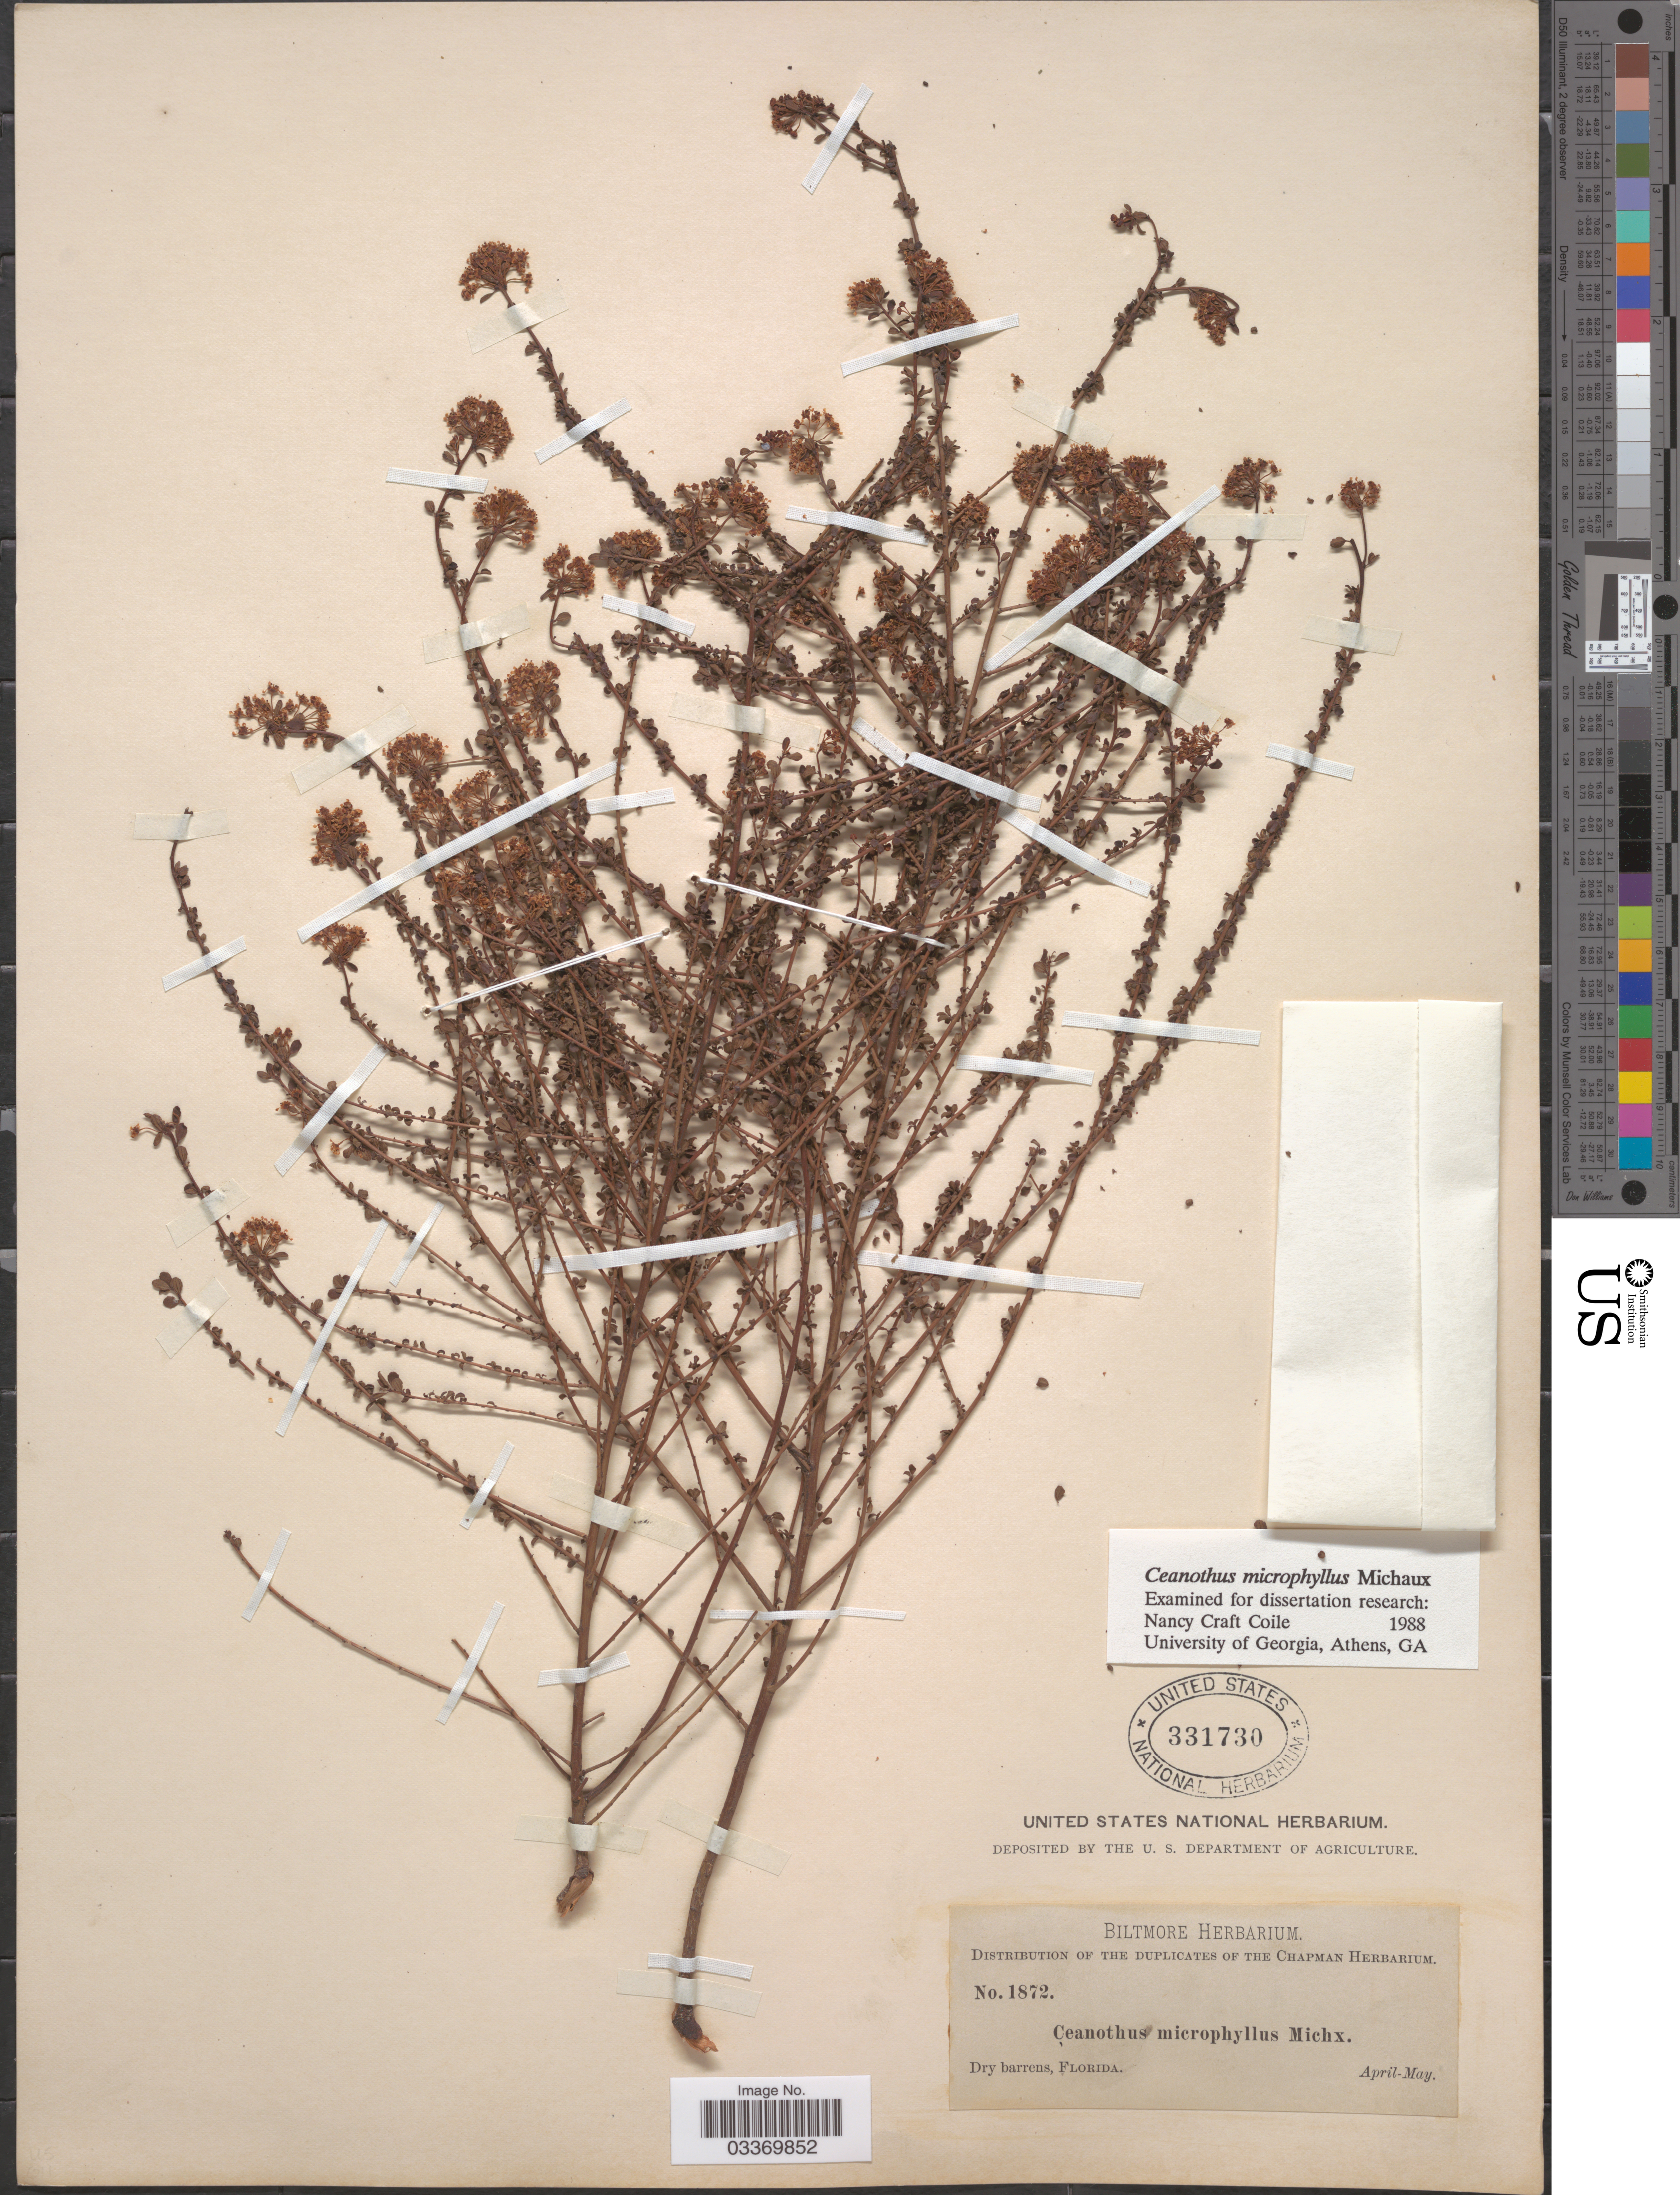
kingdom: Plantae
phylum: Tracheophyta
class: Magnoliopsida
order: Rosales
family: Rhamnaceae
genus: Ceanothus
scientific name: Ceanothus microphyllus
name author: Michx.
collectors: ex herb. Biltmore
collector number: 1872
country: United States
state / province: Florida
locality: Dry barrens.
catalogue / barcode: US 331730